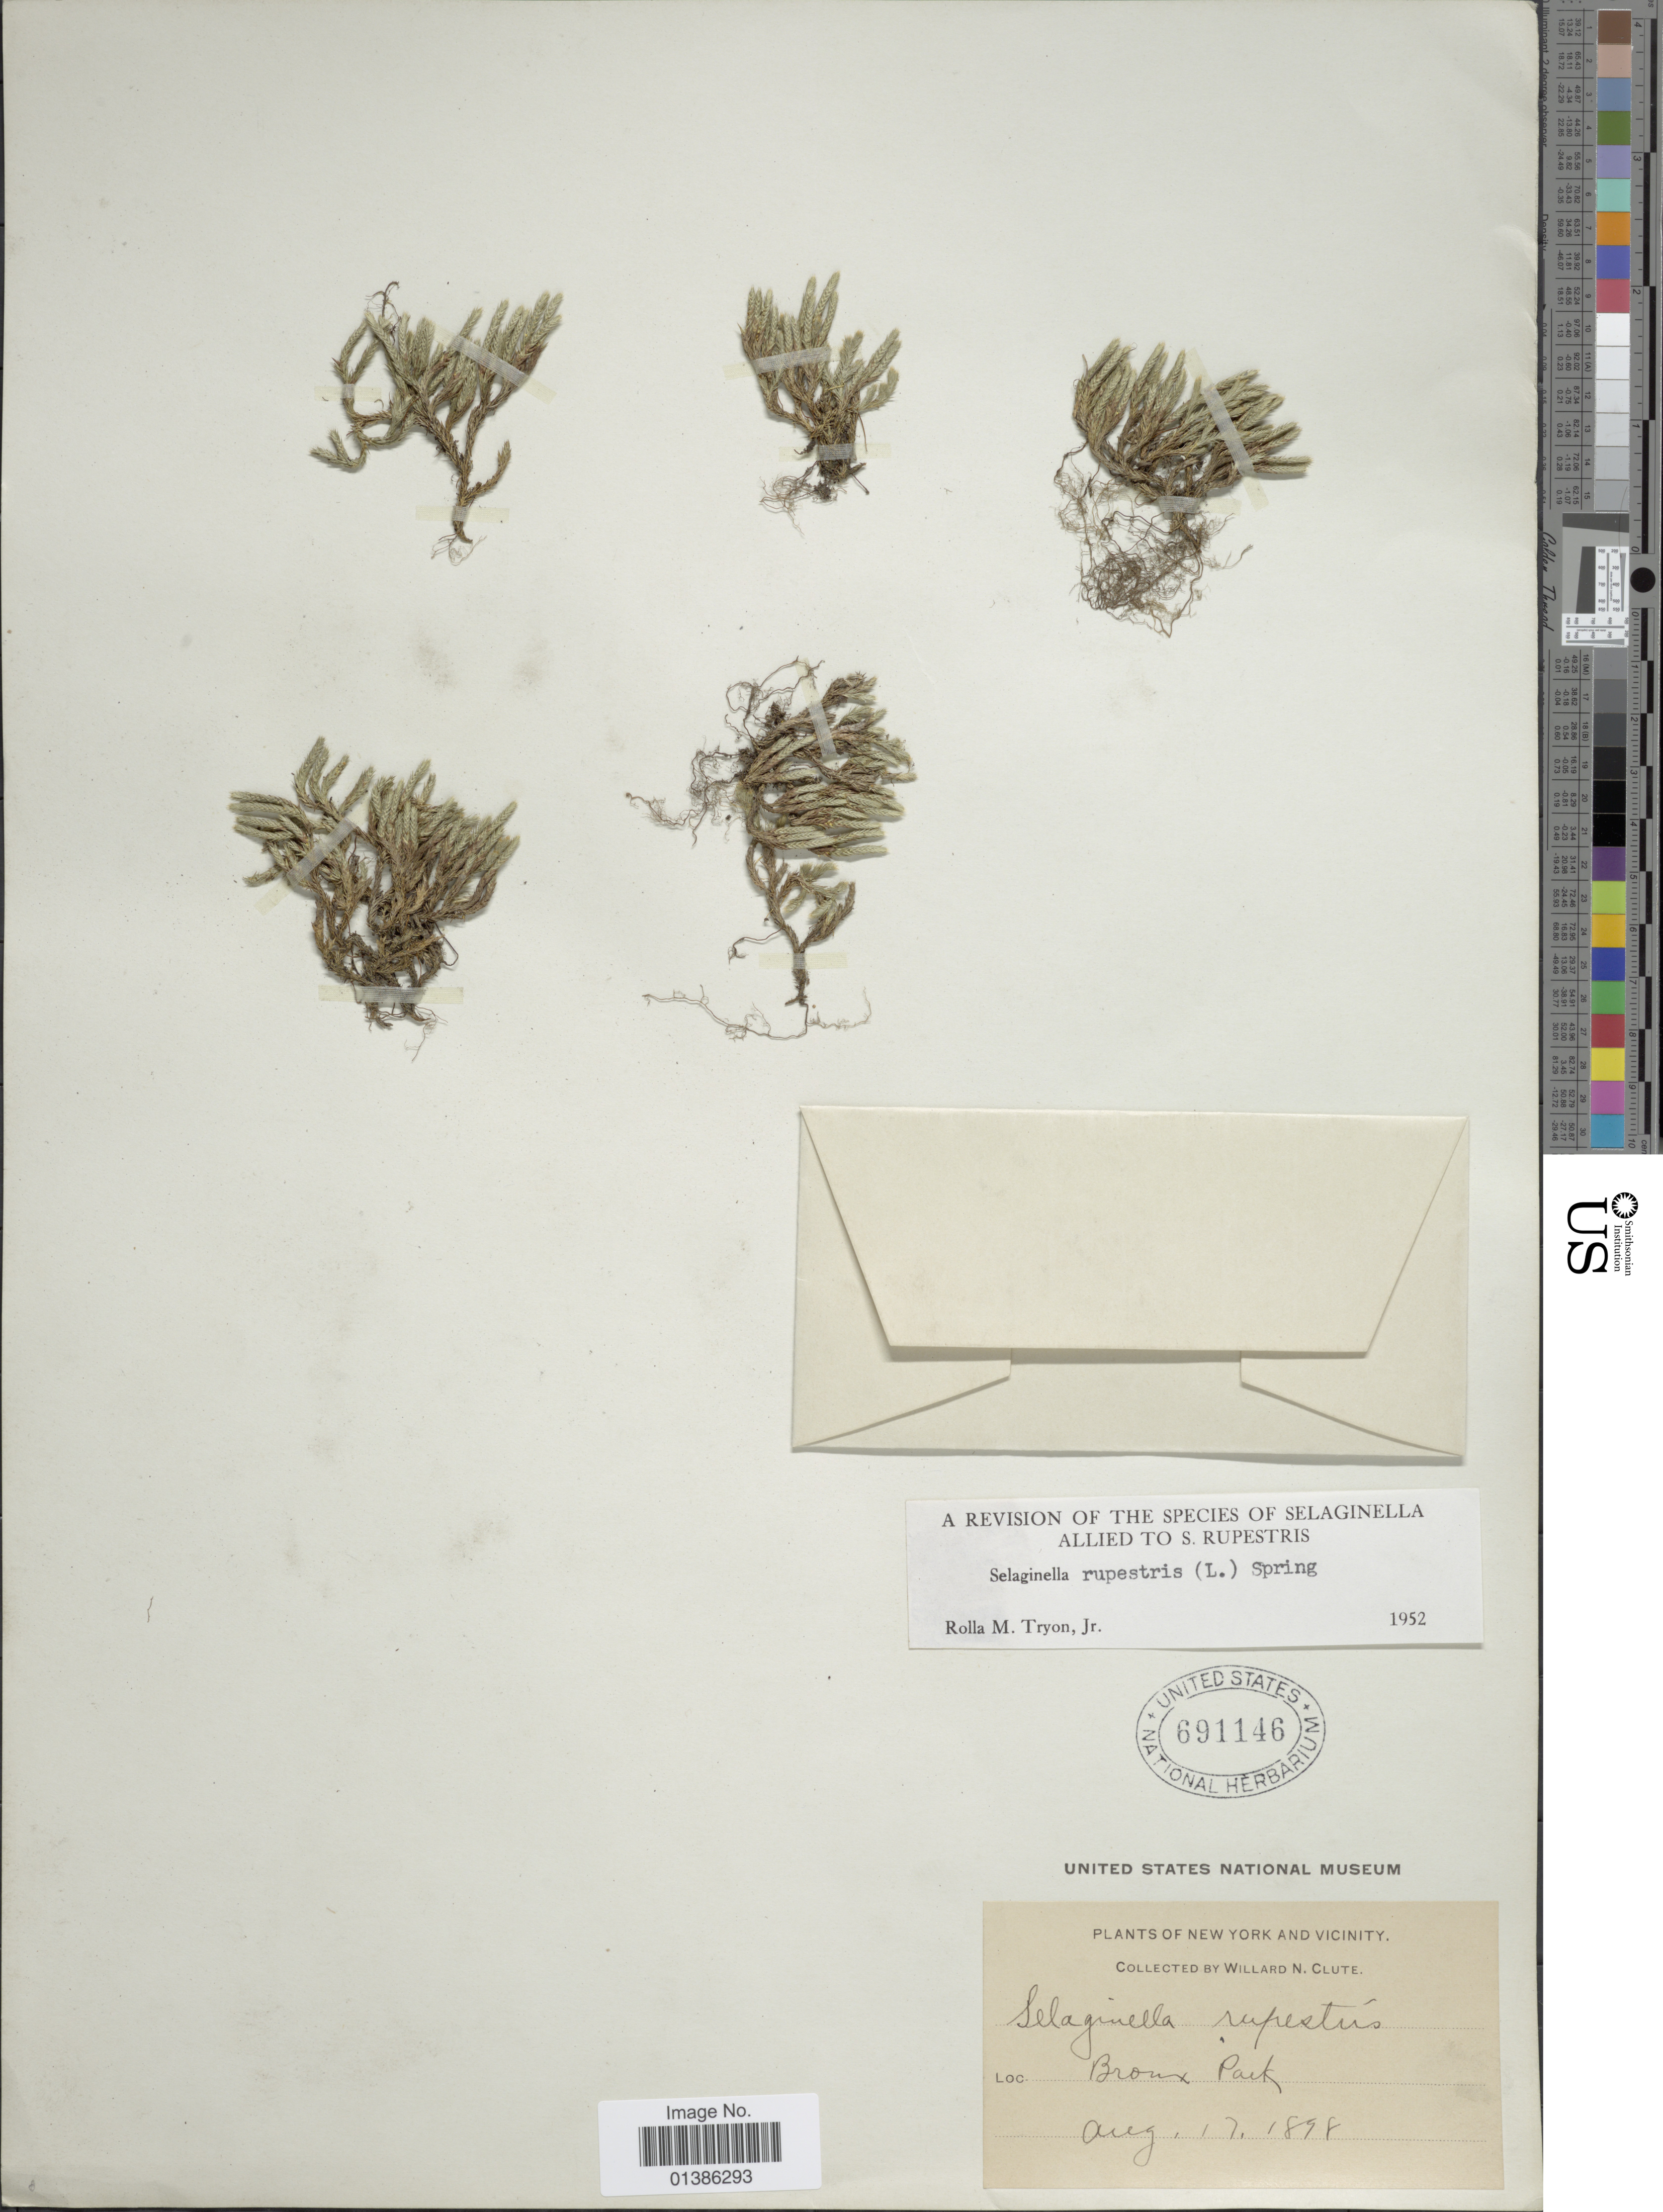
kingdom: Plantae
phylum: Tracheophyta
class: Lycopodiopsida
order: Selaginellales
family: Selaginellaceae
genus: Selaginella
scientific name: Selaginella rupestris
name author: (L.) Spring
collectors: W. N. Clute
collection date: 1898-08-17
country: United States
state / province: New York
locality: New York and Vicinity. Bronx Park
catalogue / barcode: US 691146